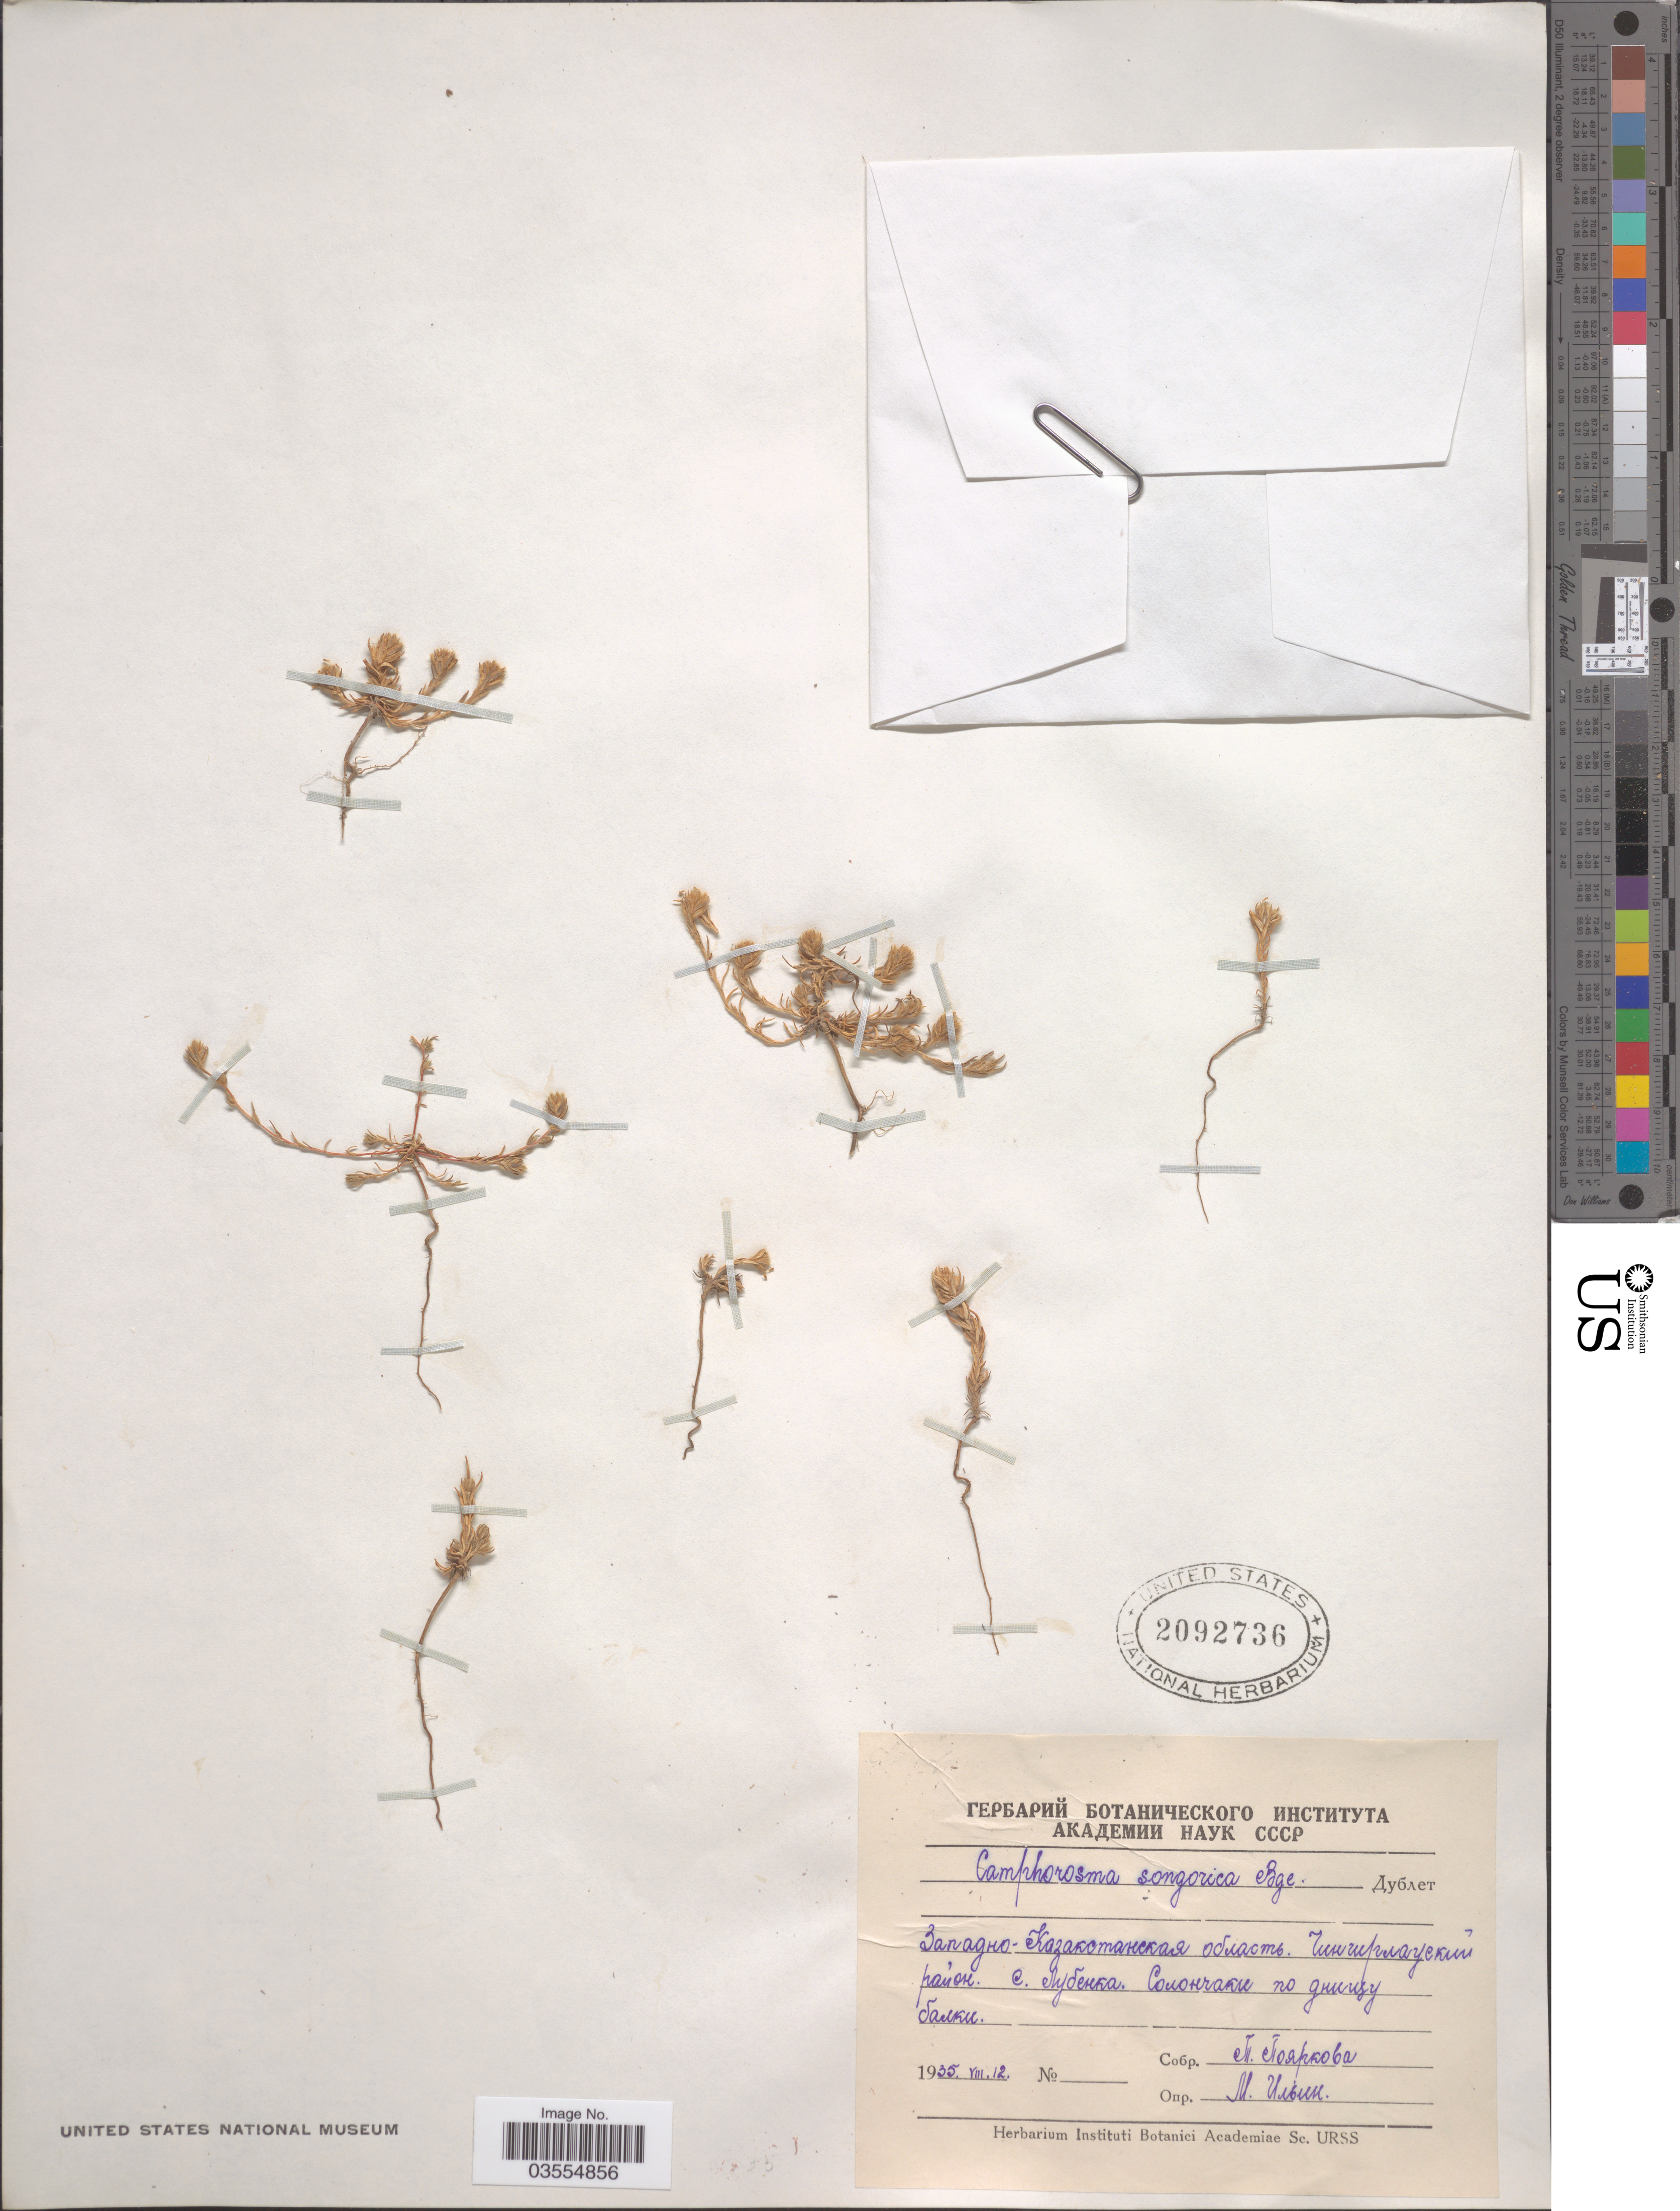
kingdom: Plantae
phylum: Tracheophyta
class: Magnoliopsida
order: Caryophyllales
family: Amaranthaceae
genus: Camphorosma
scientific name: Camphorosma songorica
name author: Bunge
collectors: T. Poyarkova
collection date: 1935-08-12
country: Kazakhstan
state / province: West Kazakhstan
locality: Shungghyrlau, village Lubenka.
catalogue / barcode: US 2092736